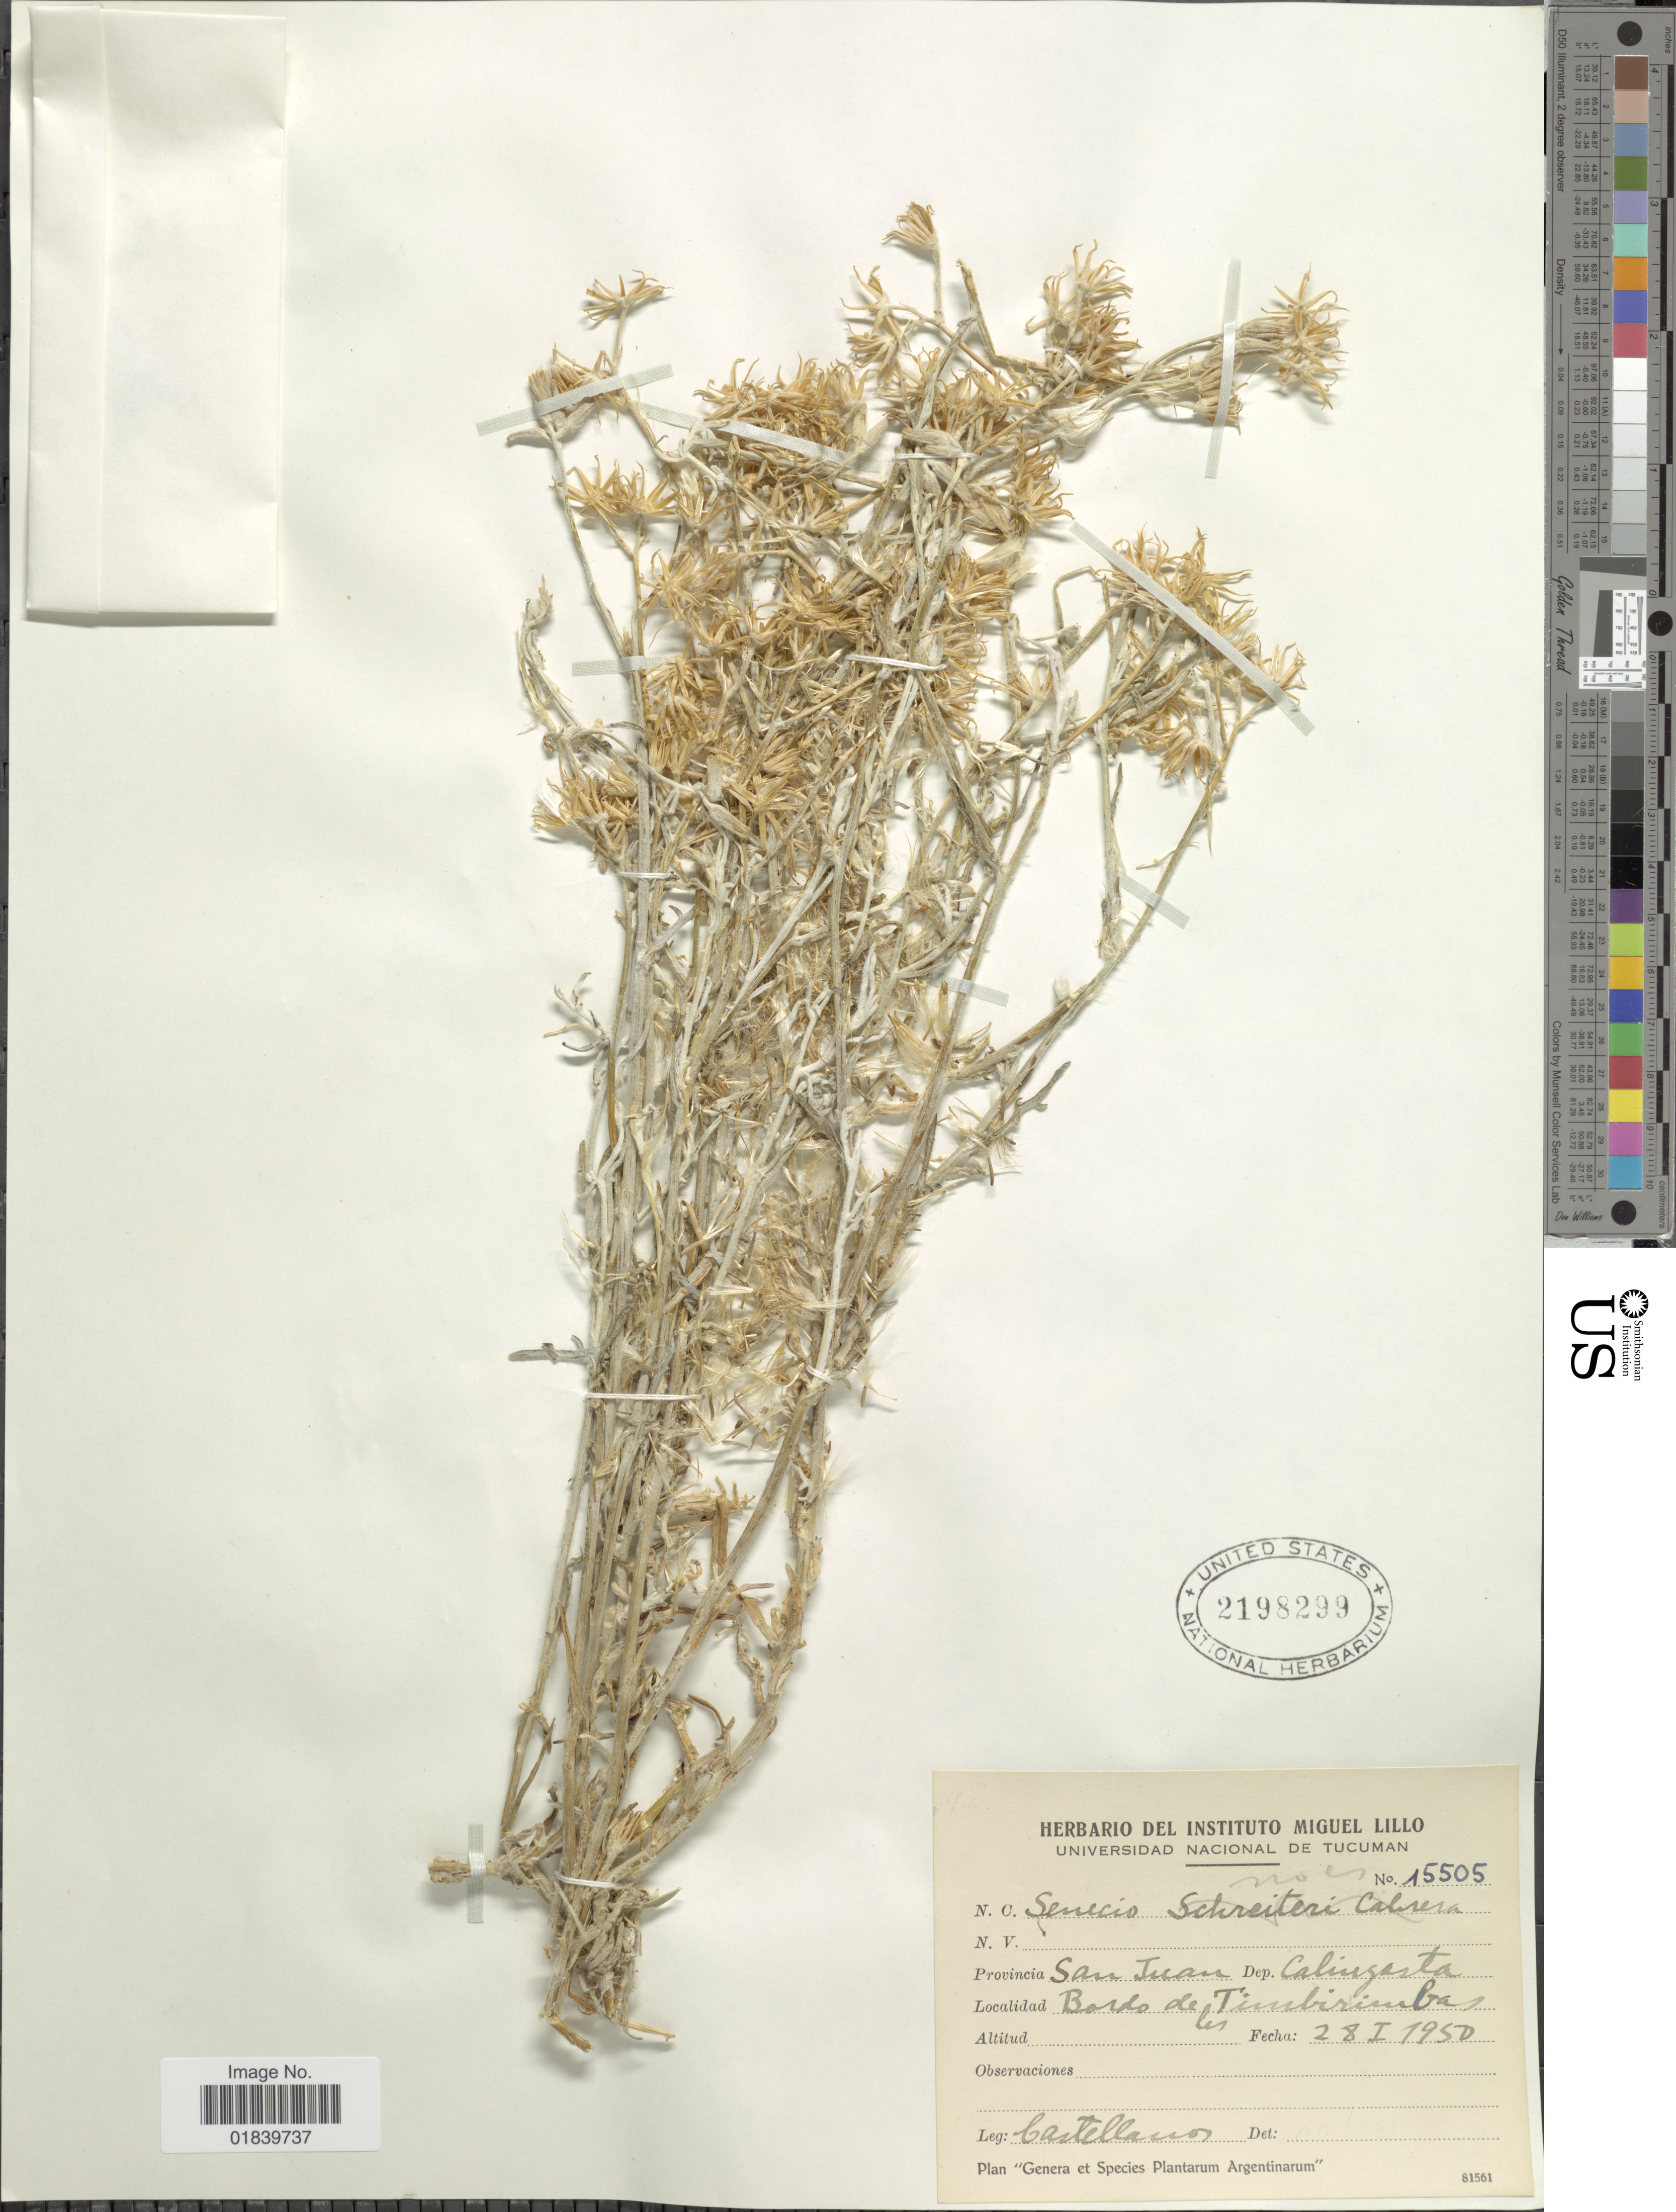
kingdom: Plantae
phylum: Tracheophyta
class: Magnoliopsida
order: Asterales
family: Asteraceae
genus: Senecio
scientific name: Senecio sp.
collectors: A. Castellanos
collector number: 15505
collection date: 1950-01-28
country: Argentina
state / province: San Juan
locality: Provincia San Juan. Dep. Calingasta, Bordo de les Timbirimbas.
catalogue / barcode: US 2198299